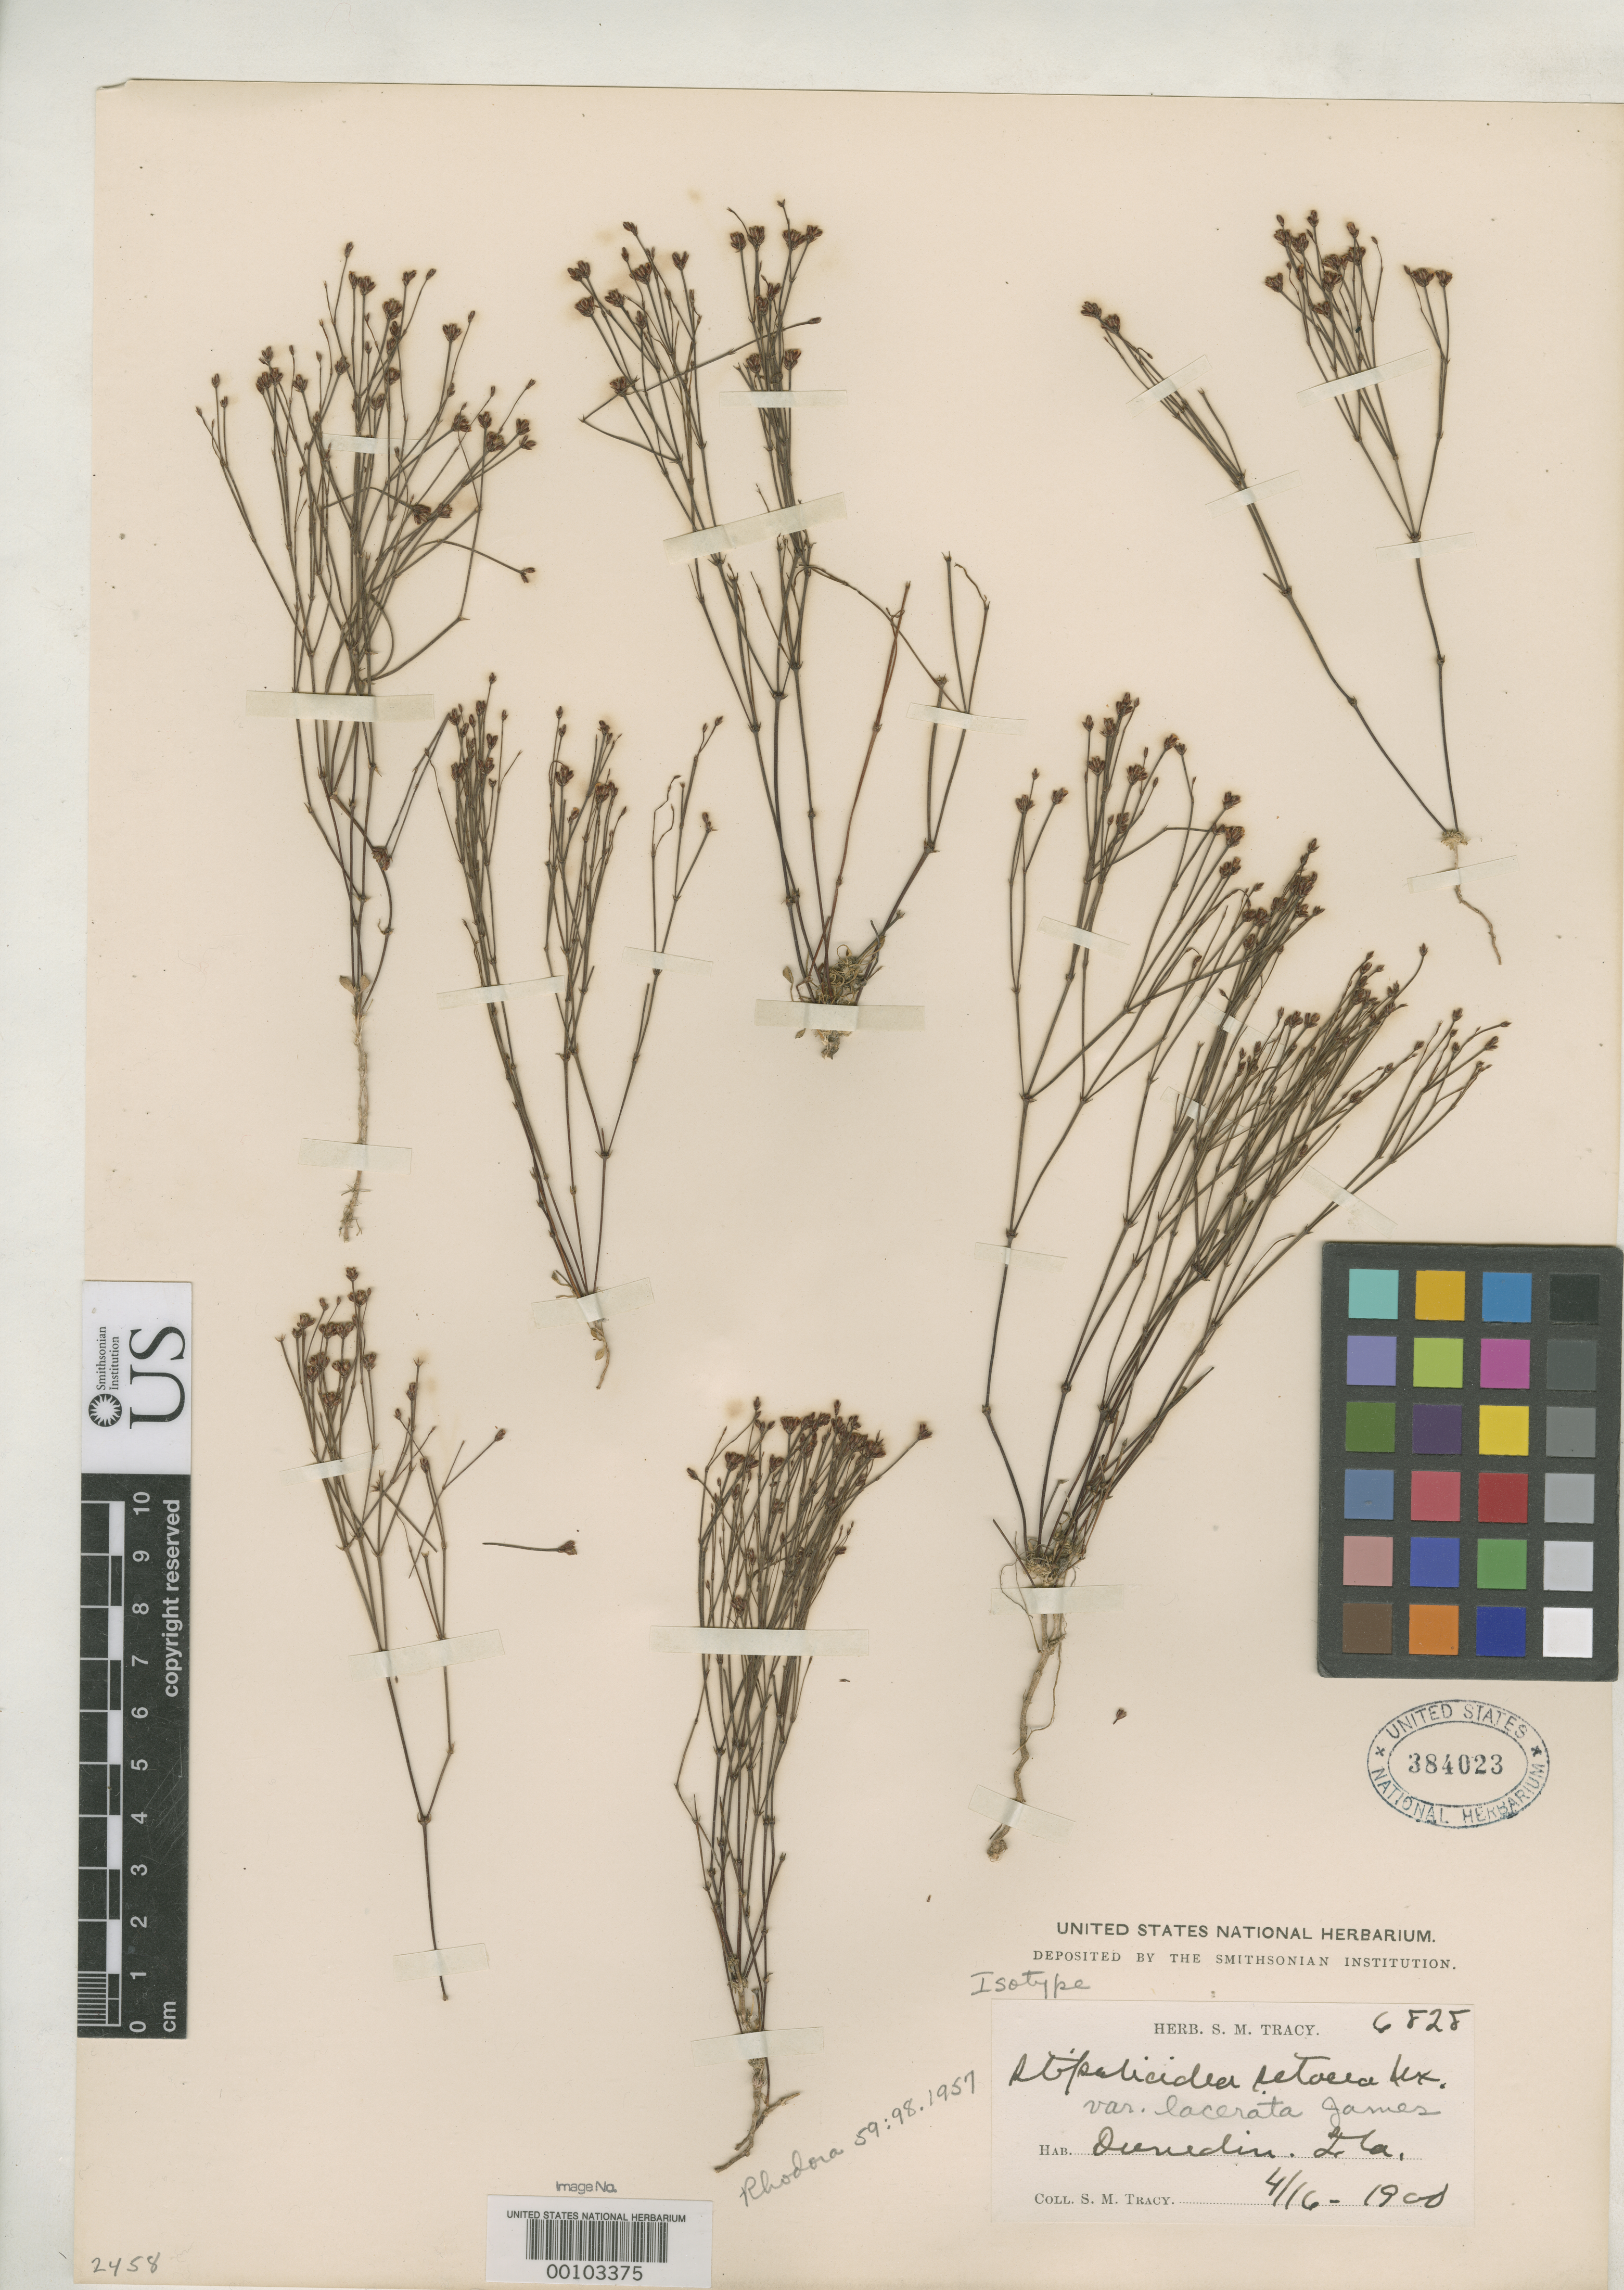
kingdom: Plantae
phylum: Tracheophyta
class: Magnoliopsida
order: Caryophyllales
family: Caryophyllaceae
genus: Stipulicida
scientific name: Stipulicida setacea var. lacerata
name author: C. W. James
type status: Isotype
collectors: S. M. Tracy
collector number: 6828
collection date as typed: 16 Apr 1900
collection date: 1900-04-16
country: United States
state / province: Florida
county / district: Pinellas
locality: Dunedin.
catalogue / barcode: US 384023